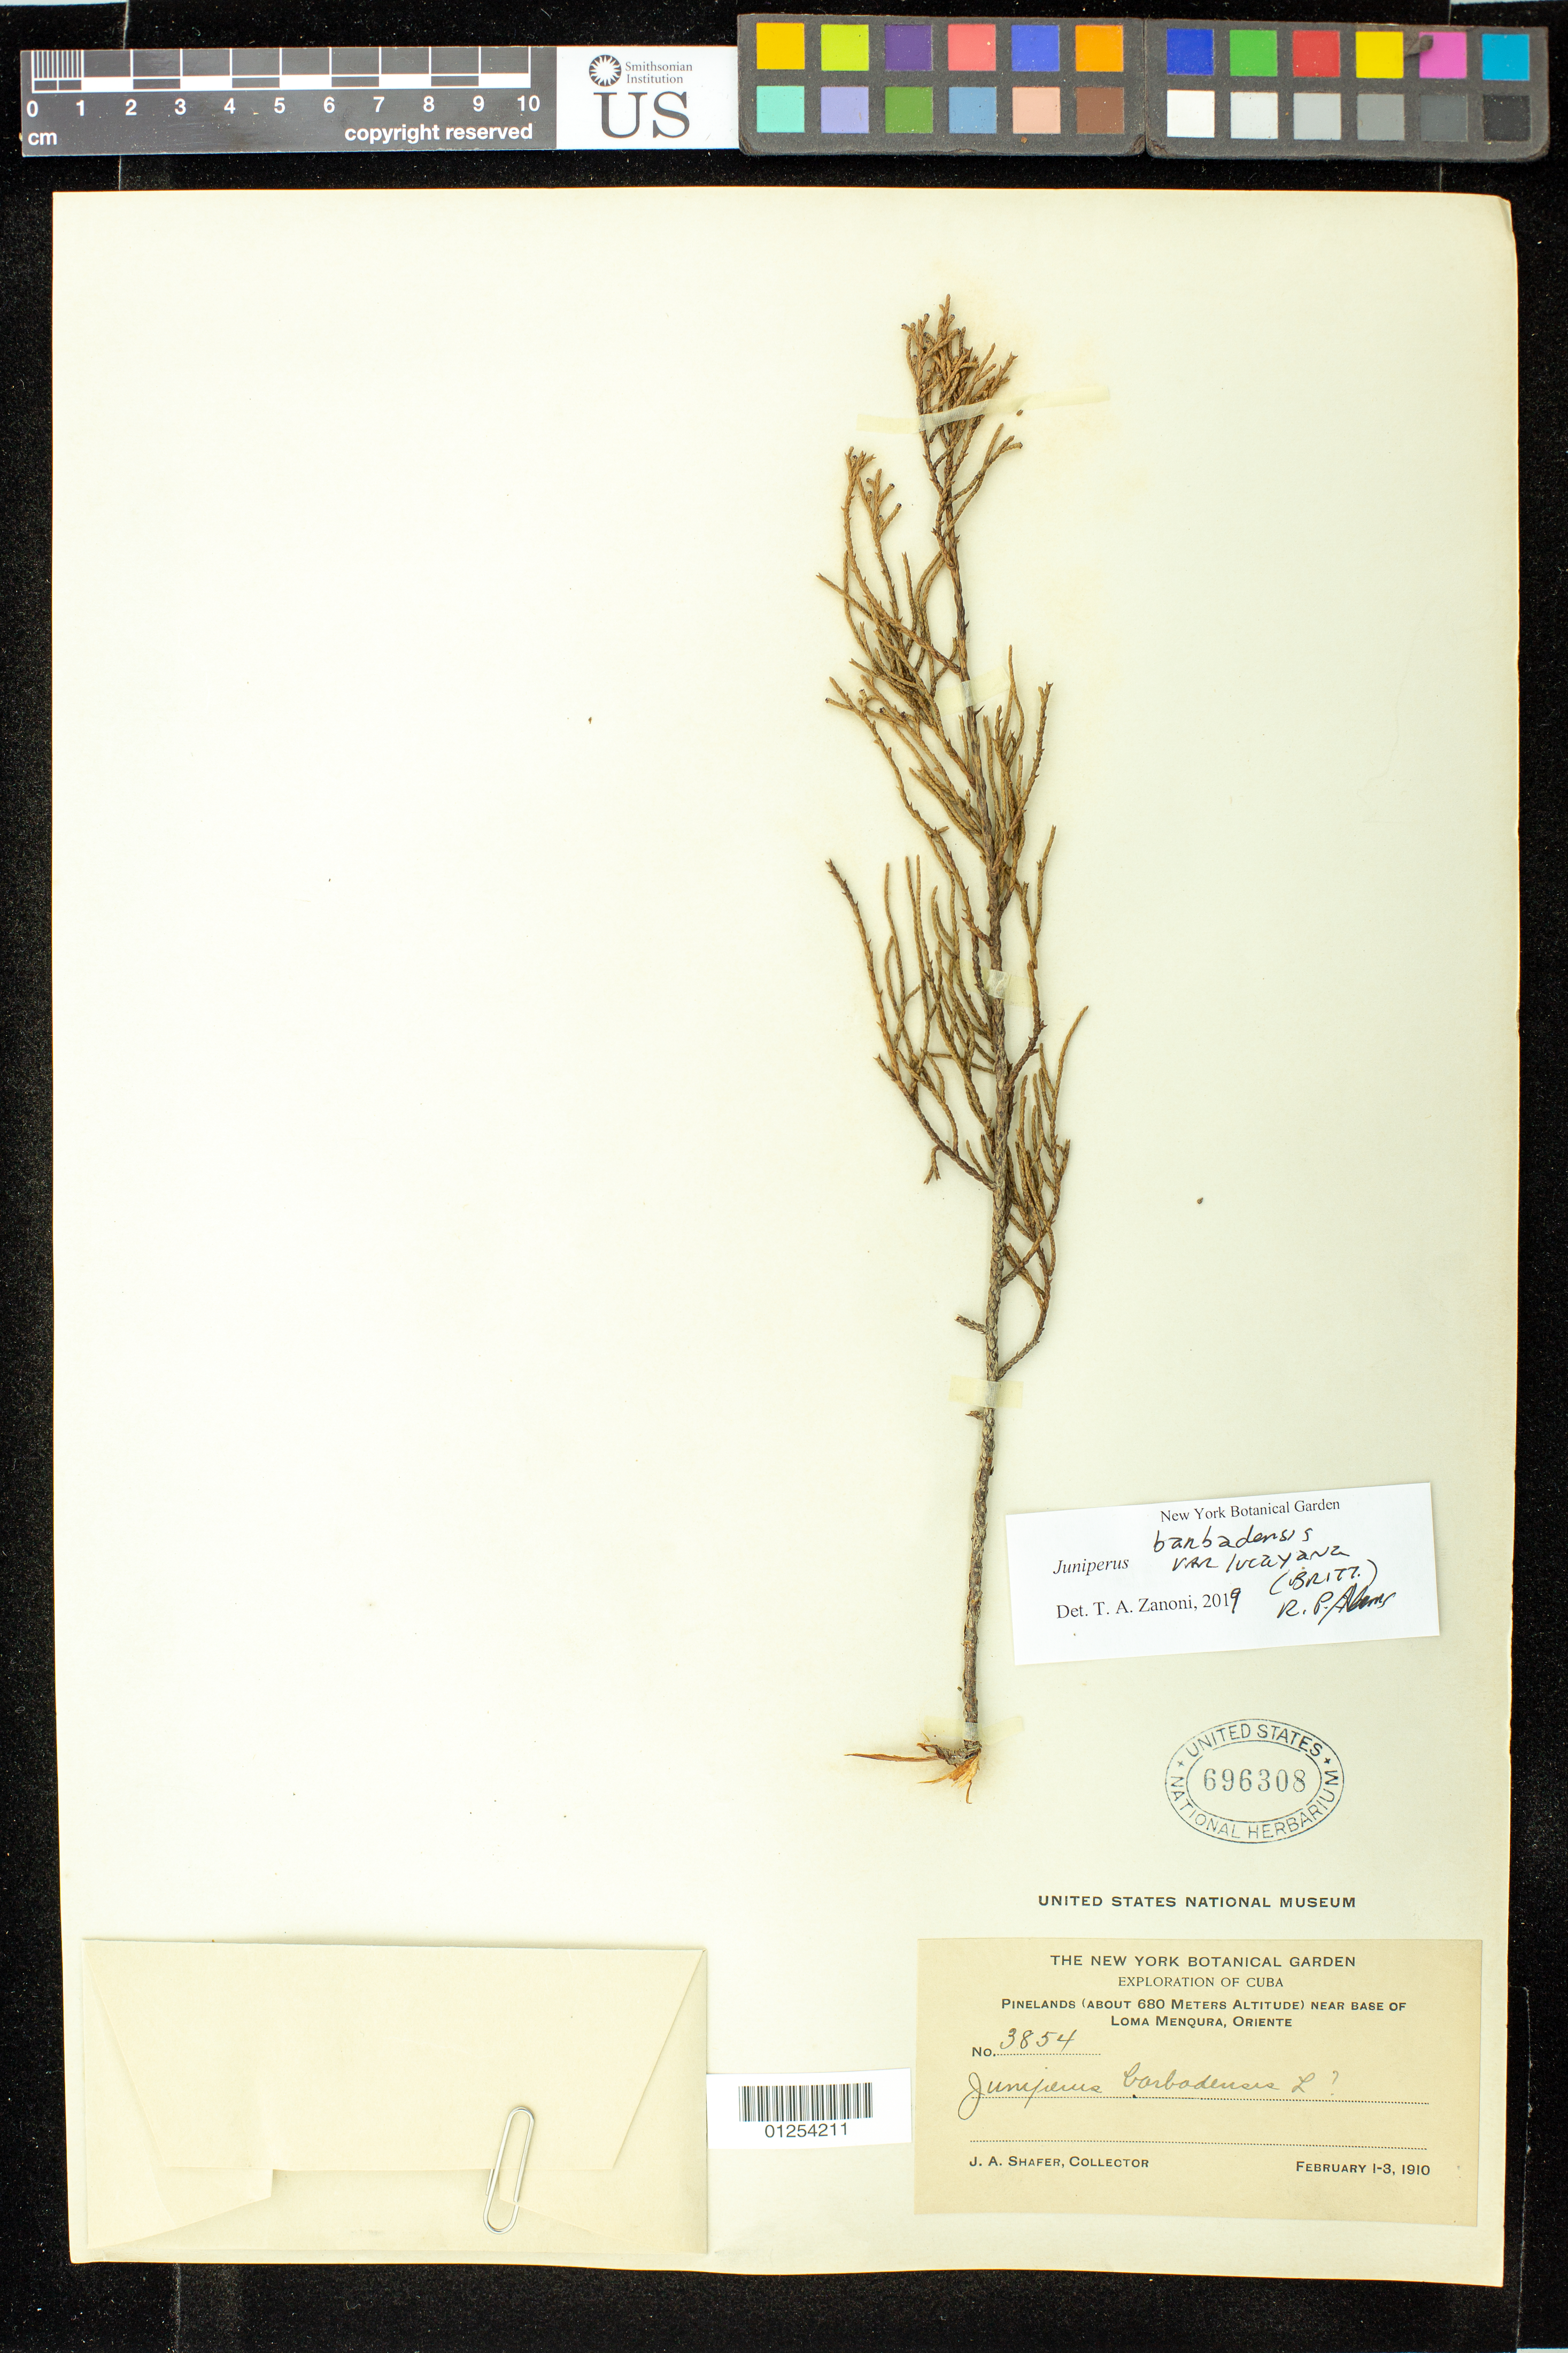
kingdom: Plantae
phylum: Tracheophyta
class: Pinopsida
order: Pinales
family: Cupressaceae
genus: Juniperus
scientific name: Juniperus barbadensis var. lucayana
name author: (Britton) R.P. Adams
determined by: Zanoni, T. A., (NY), New York Botanical Garden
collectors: J. A. Shafer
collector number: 3854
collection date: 1910-02-01/1910-02-03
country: Cuba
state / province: Oriente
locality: Near Base of Loma Menqura.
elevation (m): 680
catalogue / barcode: US 696308